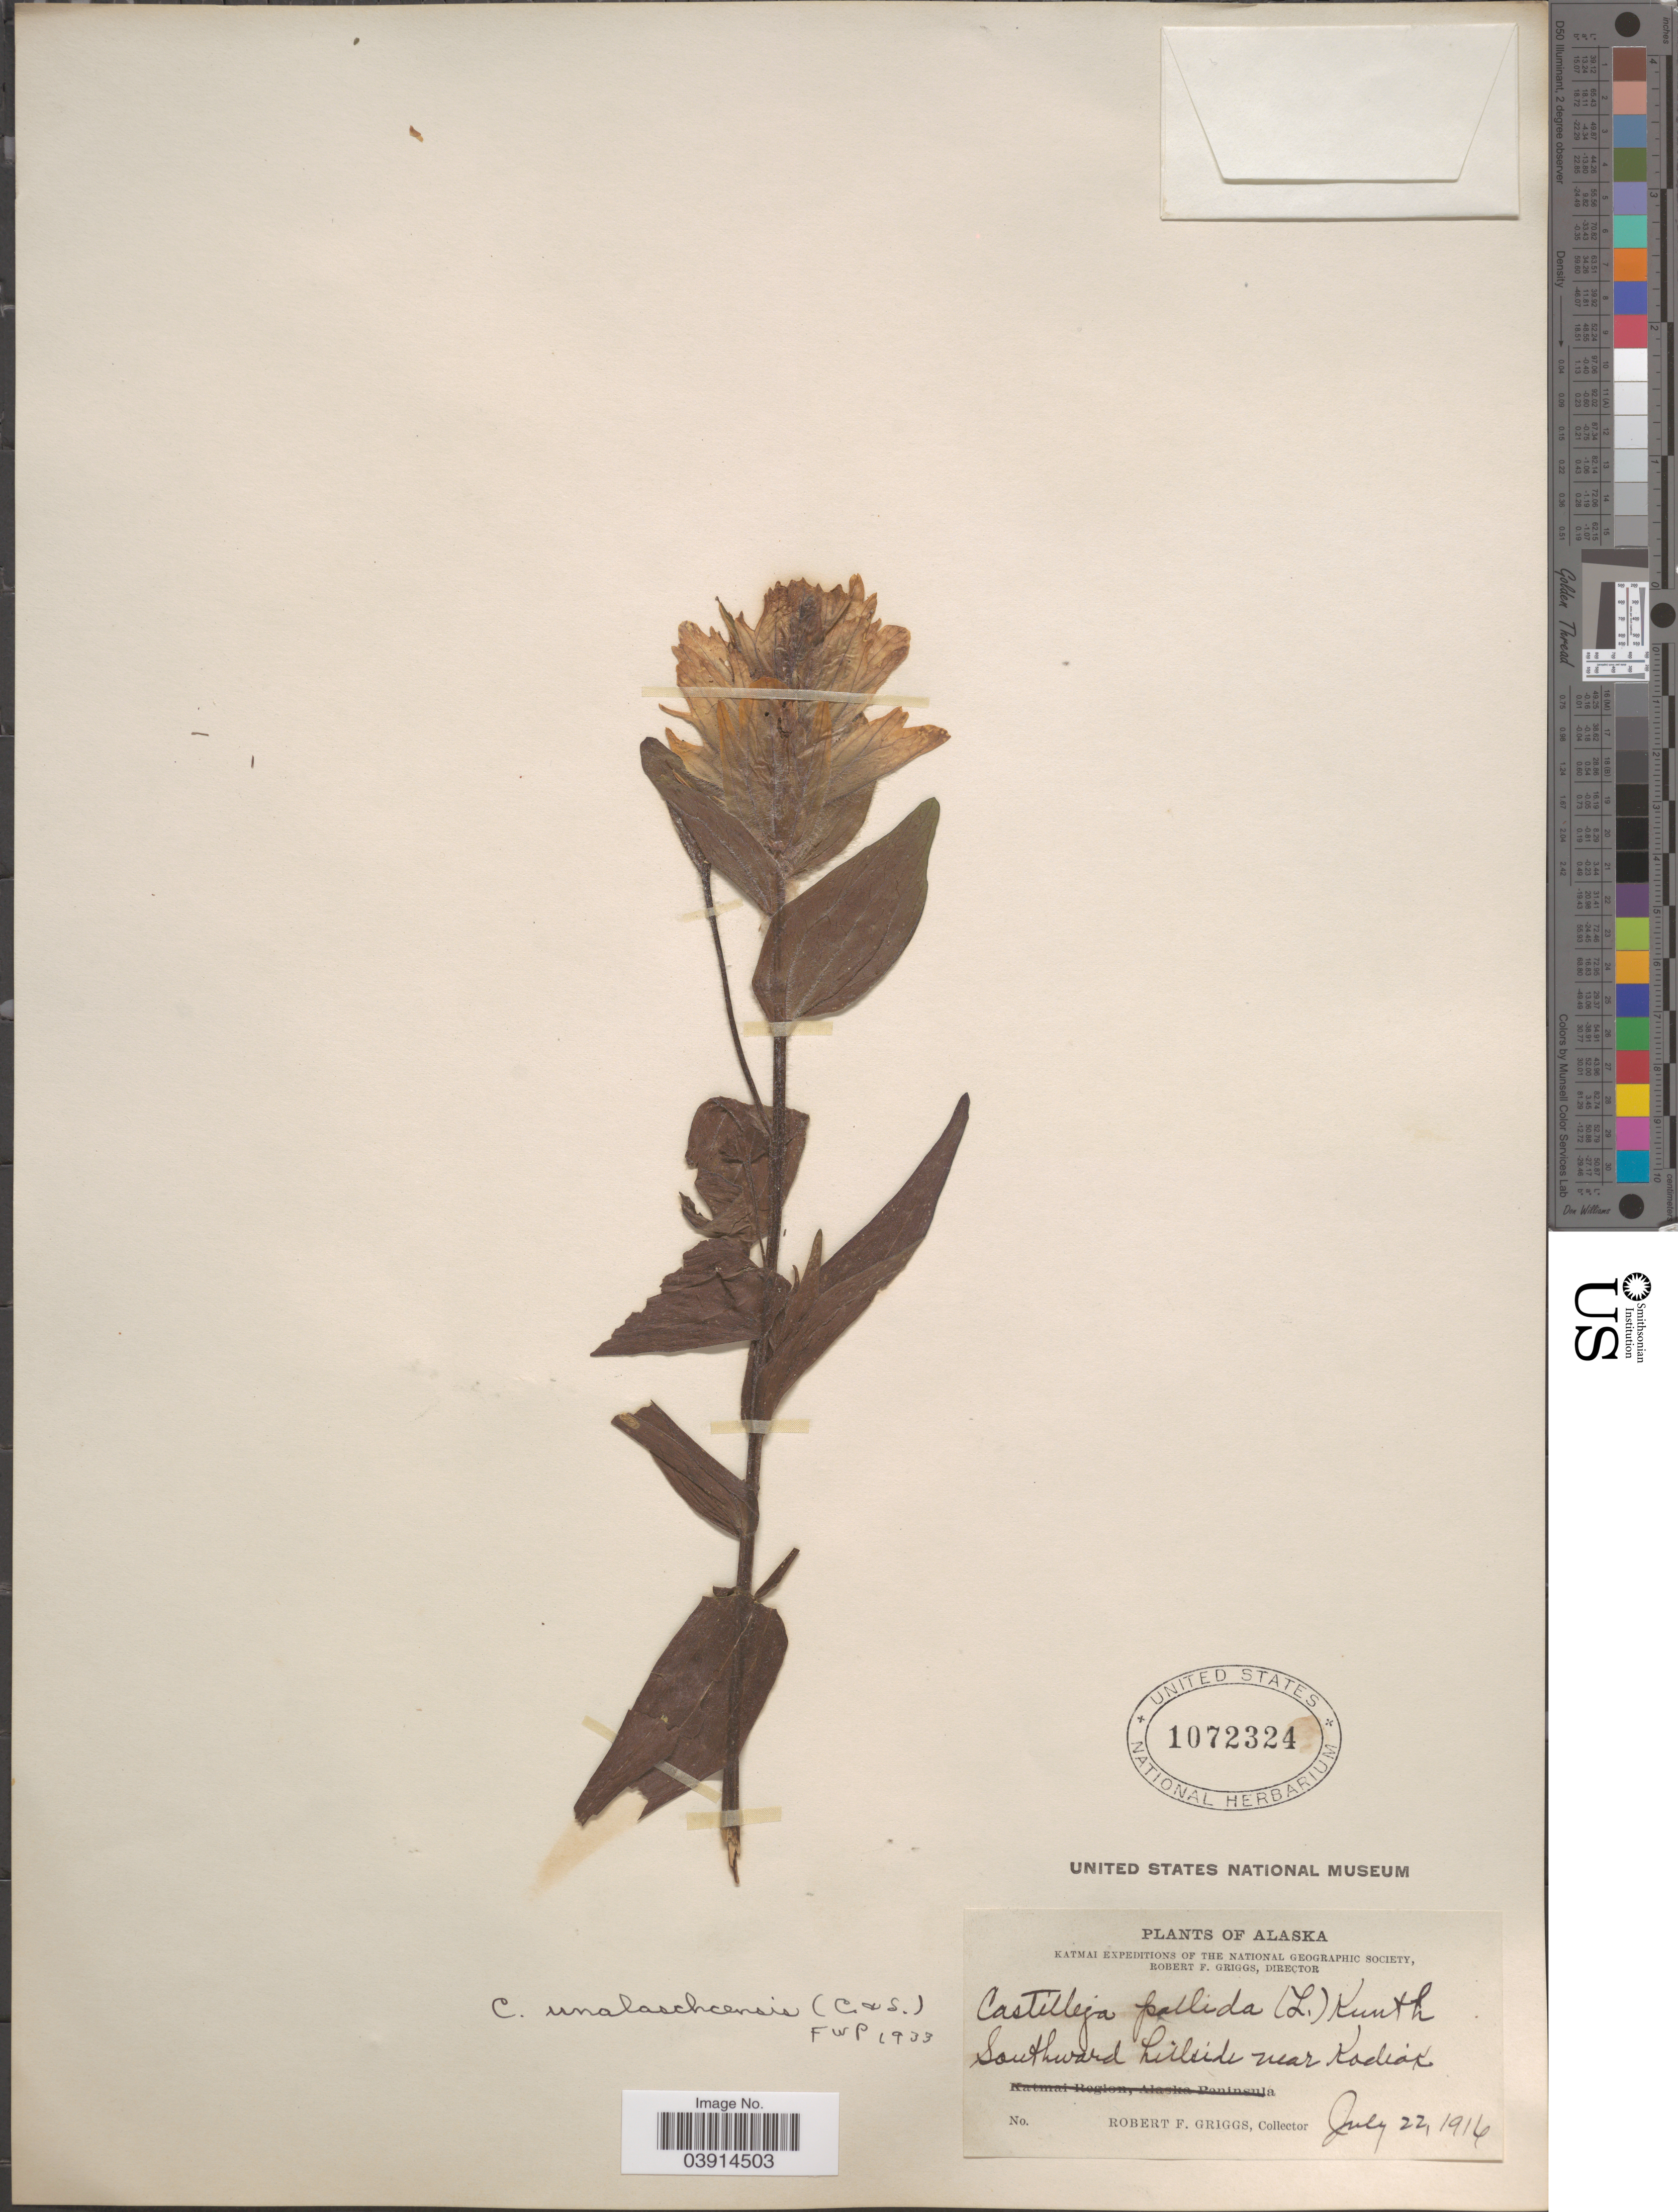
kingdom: Plantae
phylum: Tracheophyta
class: Magnoliopsida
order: Lamiales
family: Orobanchaceae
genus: Castilleja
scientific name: Castilleja unalaschcensis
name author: (Cham. & Schltdl.) Malte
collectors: R. F. Griggs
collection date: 1916-07-22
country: United States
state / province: Alaska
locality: Southward hillside near Kodiak.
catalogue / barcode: US 1072324